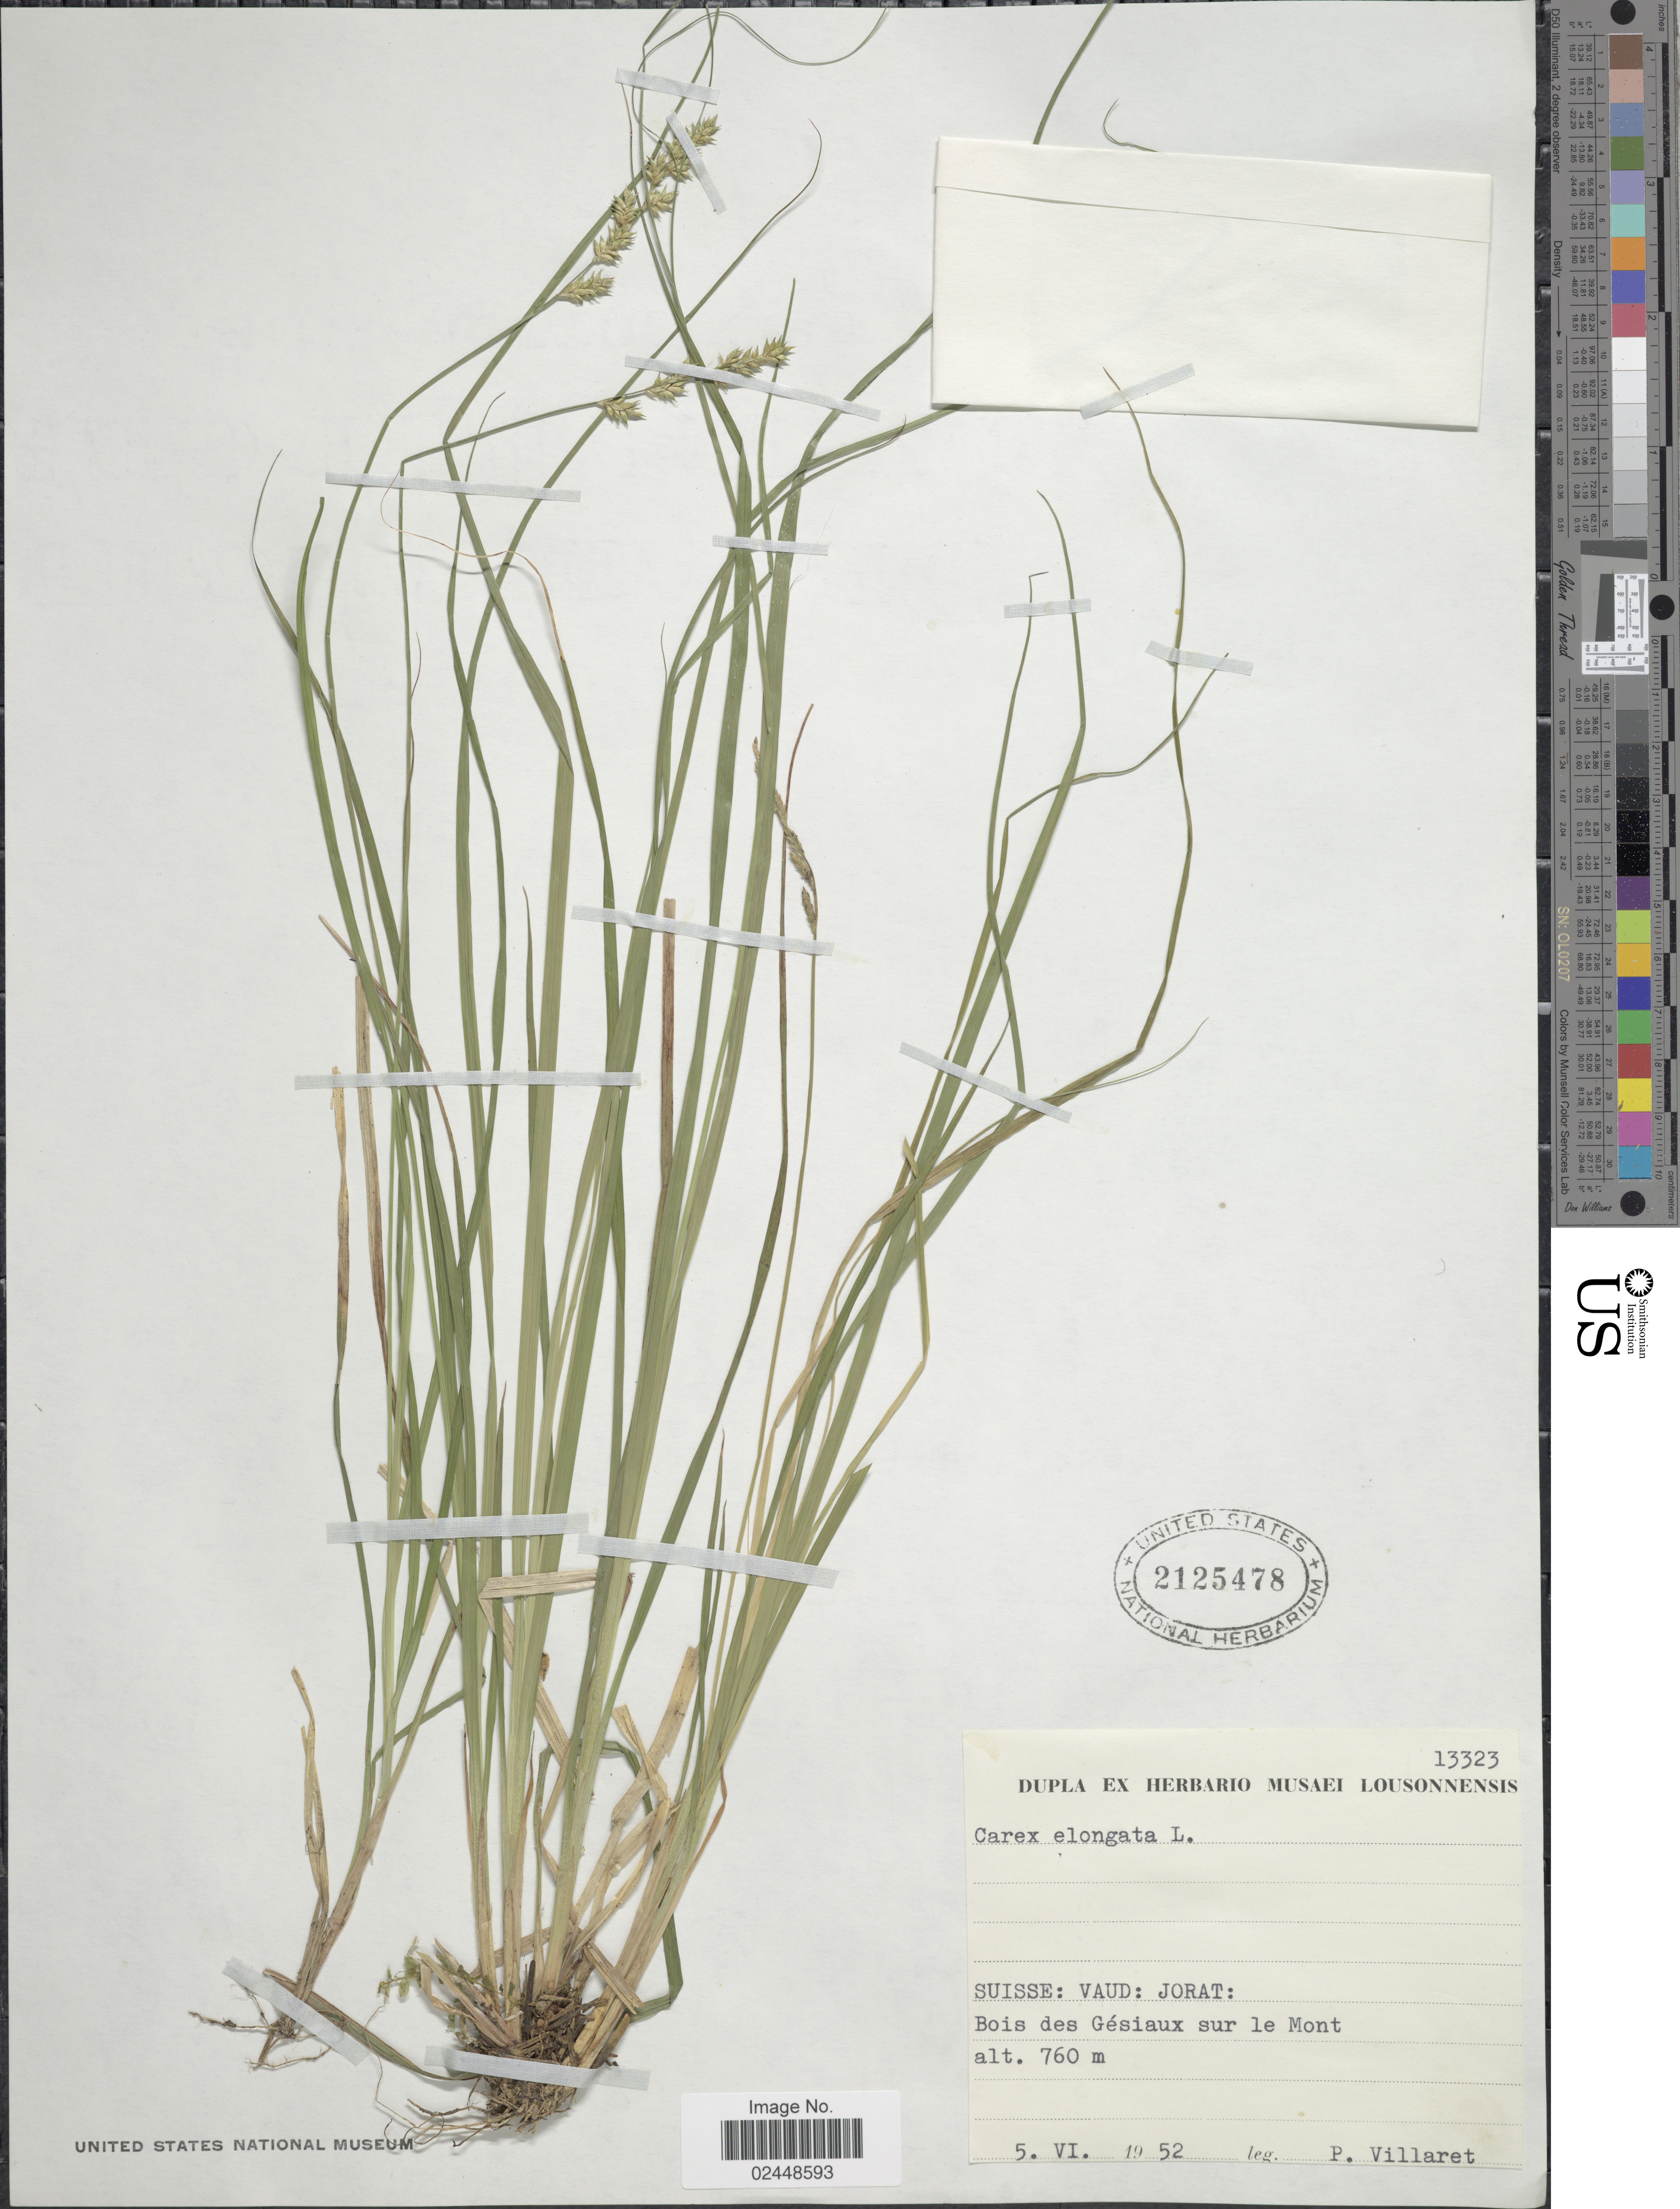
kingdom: Plantae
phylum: Tracheophyta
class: Liliopsida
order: Poales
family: Cyperaceae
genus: Carex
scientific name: Carex elongata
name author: L.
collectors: P. Villaret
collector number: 13323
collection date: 1952-06-05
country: Switzerland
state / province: Vaud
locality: Suisse: Vaud: Jorat: Bois des Gesiaux sur le Mont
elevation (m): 760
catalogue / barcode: US 2125478